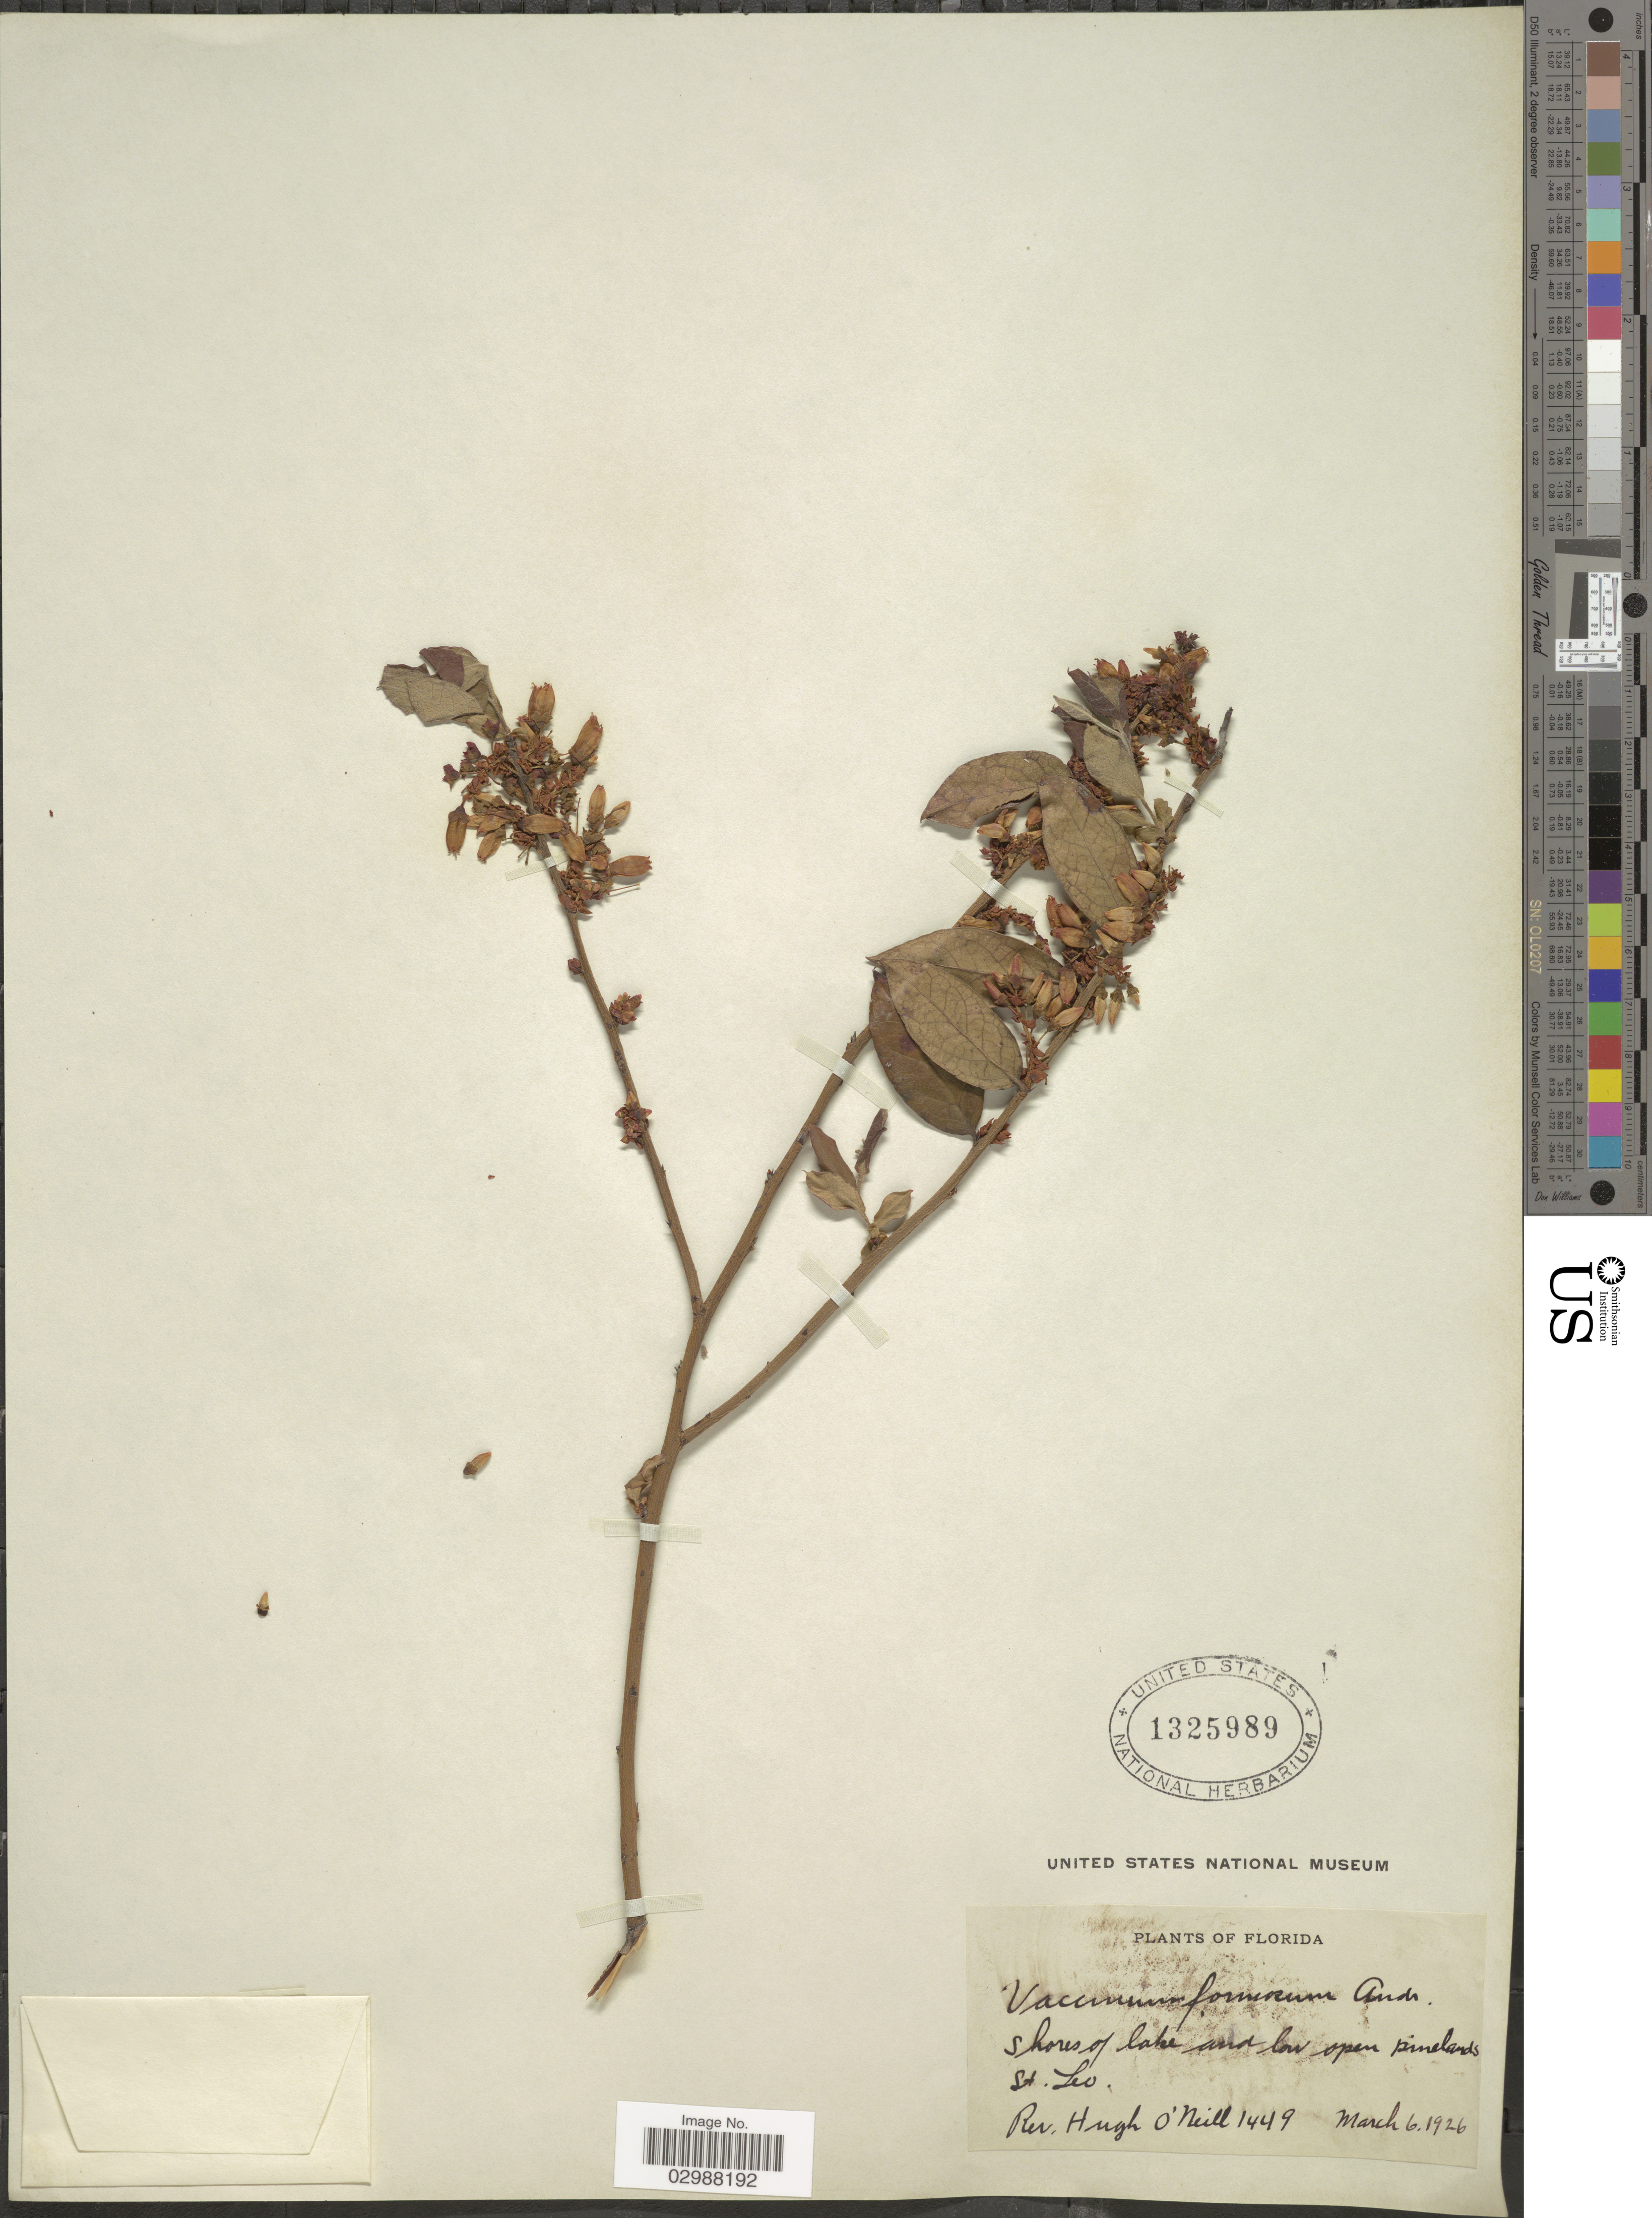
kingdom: Plantae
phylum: Tracheophyta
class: Magnoliopsida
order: Ericales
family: Ericaceae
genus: Vaccinium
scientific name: Vaccinium formosum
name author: Andrews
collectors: H. O'Neill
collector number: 1449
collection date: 1926-03-06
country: United States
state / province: Florida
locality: Shores of lake and low open pinelands St. Leo.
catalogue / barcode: US 1325989